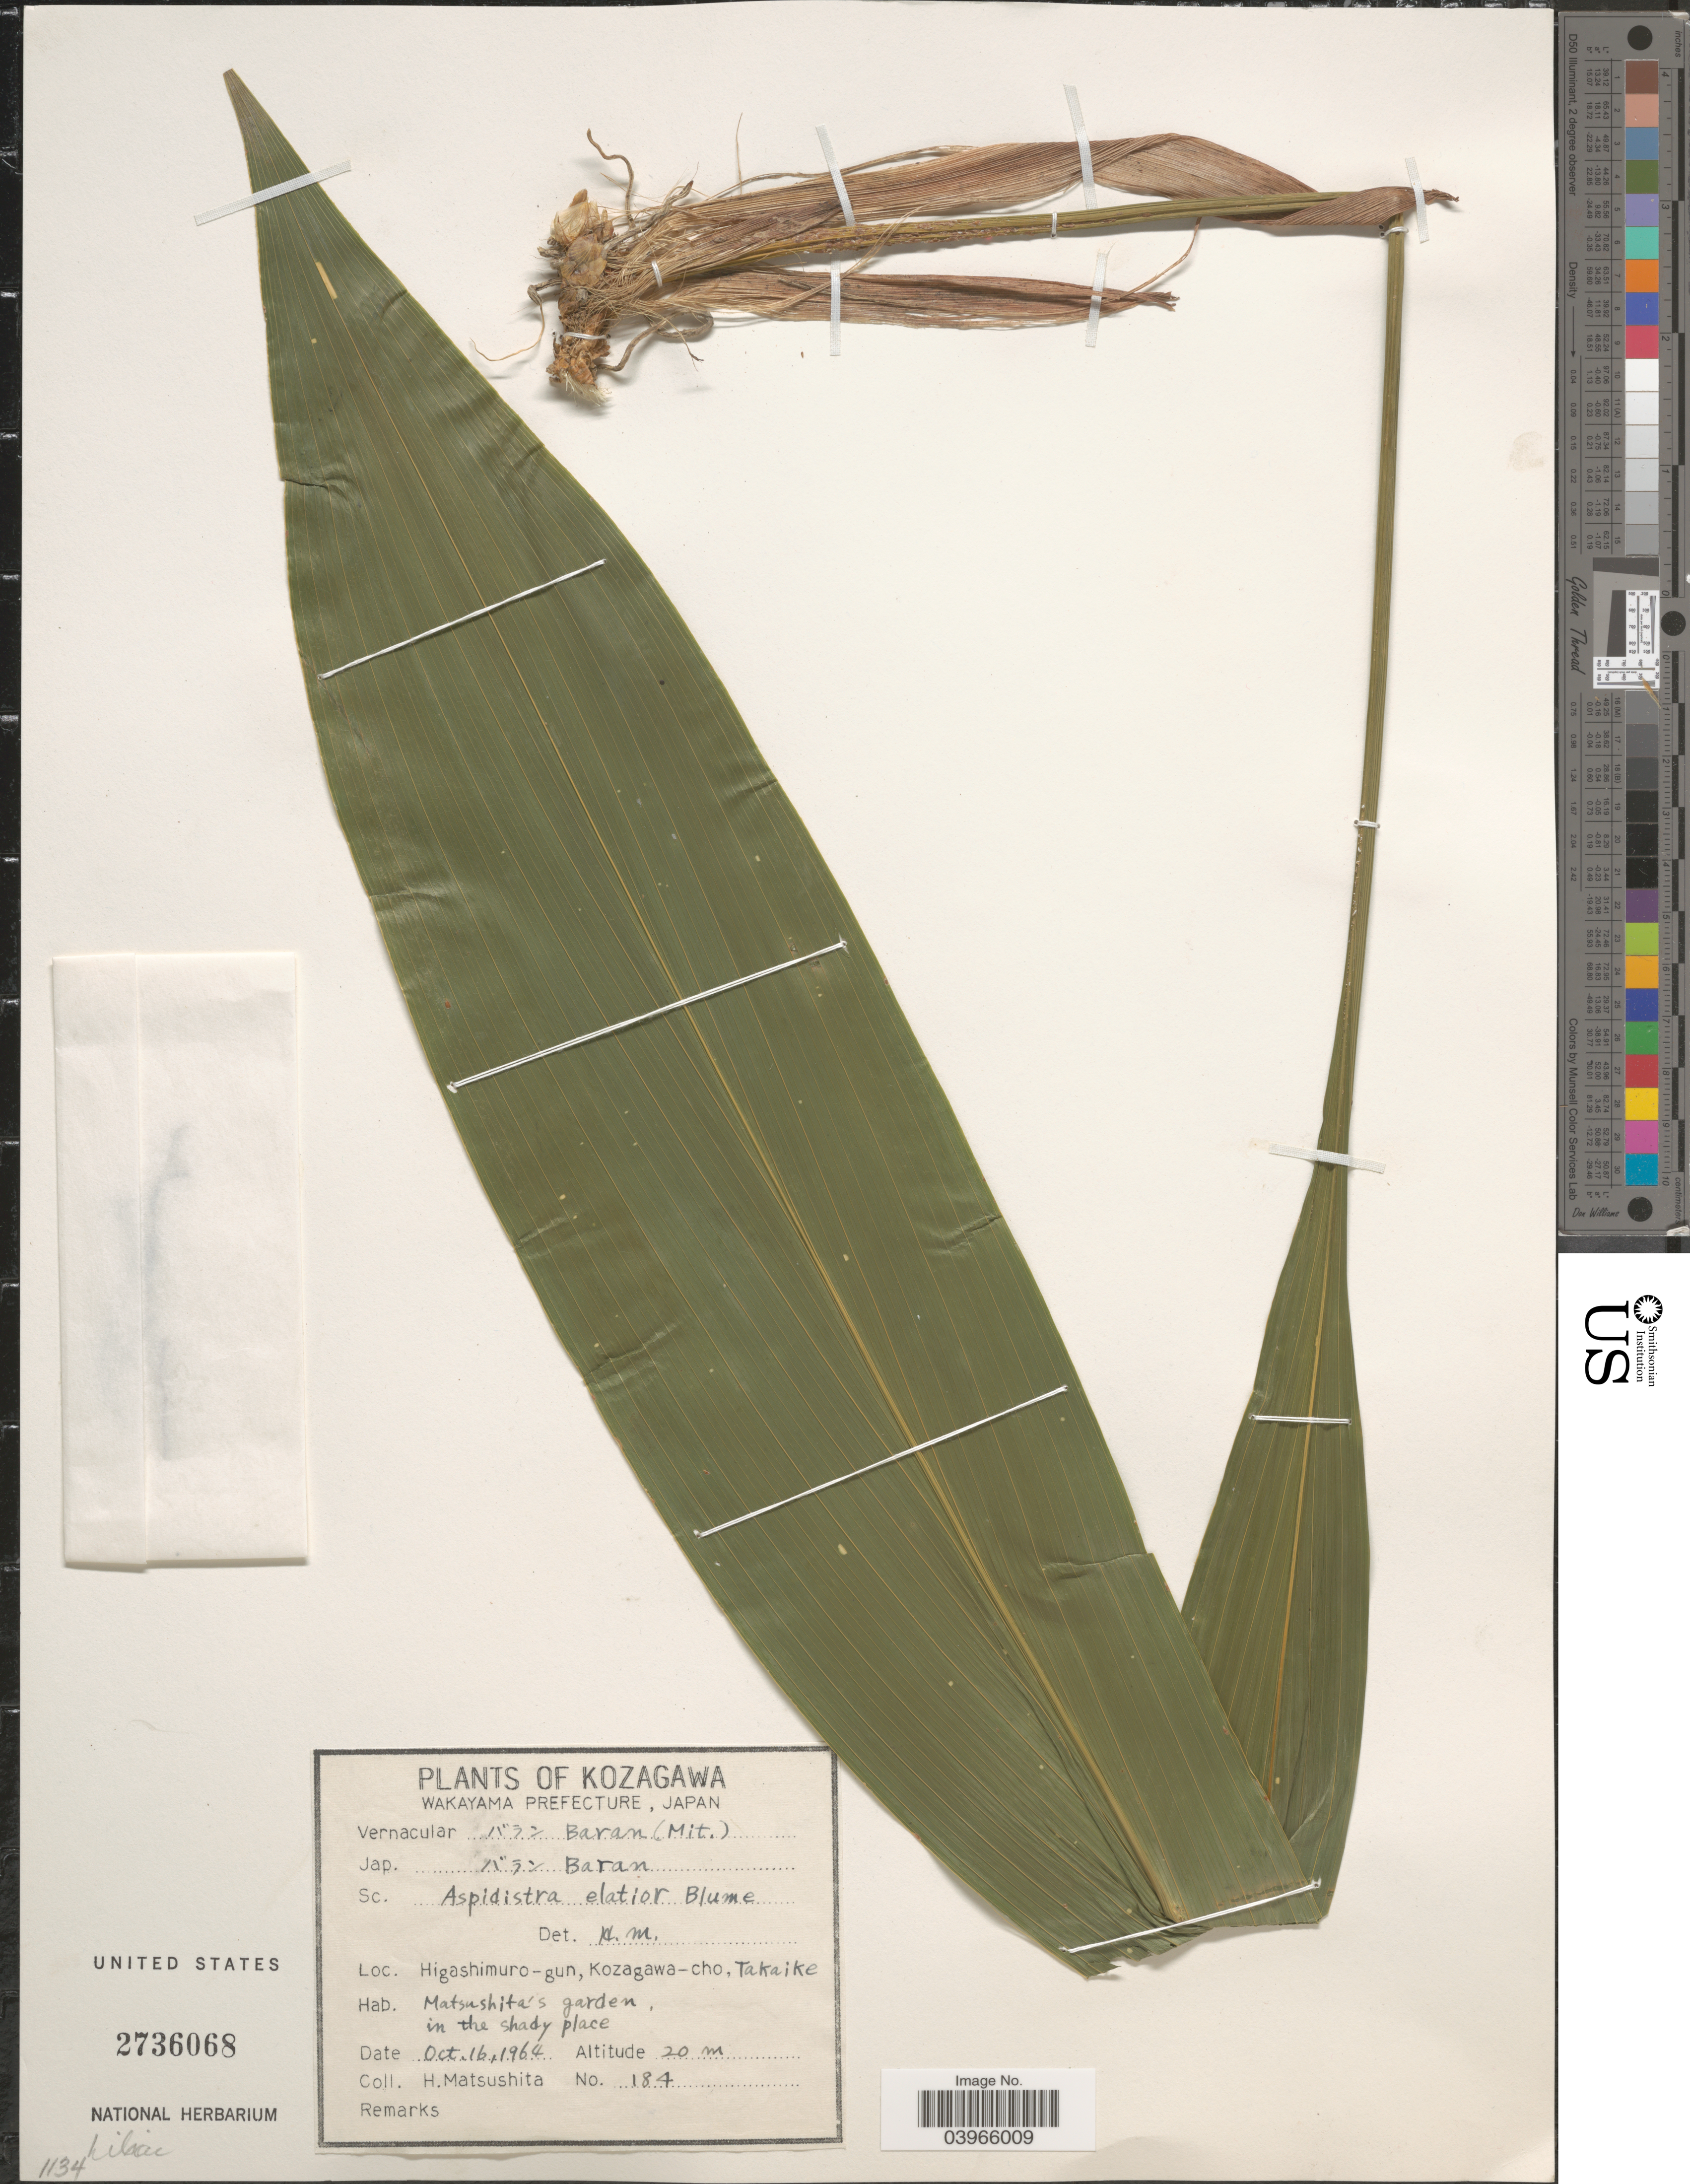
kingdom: Plantae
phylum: Tracheophyta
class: Liliopsida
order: Asparagales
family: Asparagaceae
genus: Aspidistra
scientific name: Aspidistra elatior 'Variegata'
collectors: H. Matsushita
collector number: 184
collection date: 1964-10-16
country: Japan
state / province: Wakayama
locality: Kozagawa. Wakayama Prefecture. Higashimuro-gun, Kozagawa-cho, Takaike. Matsushita's garden.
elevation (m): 20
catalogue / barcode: US 2736068